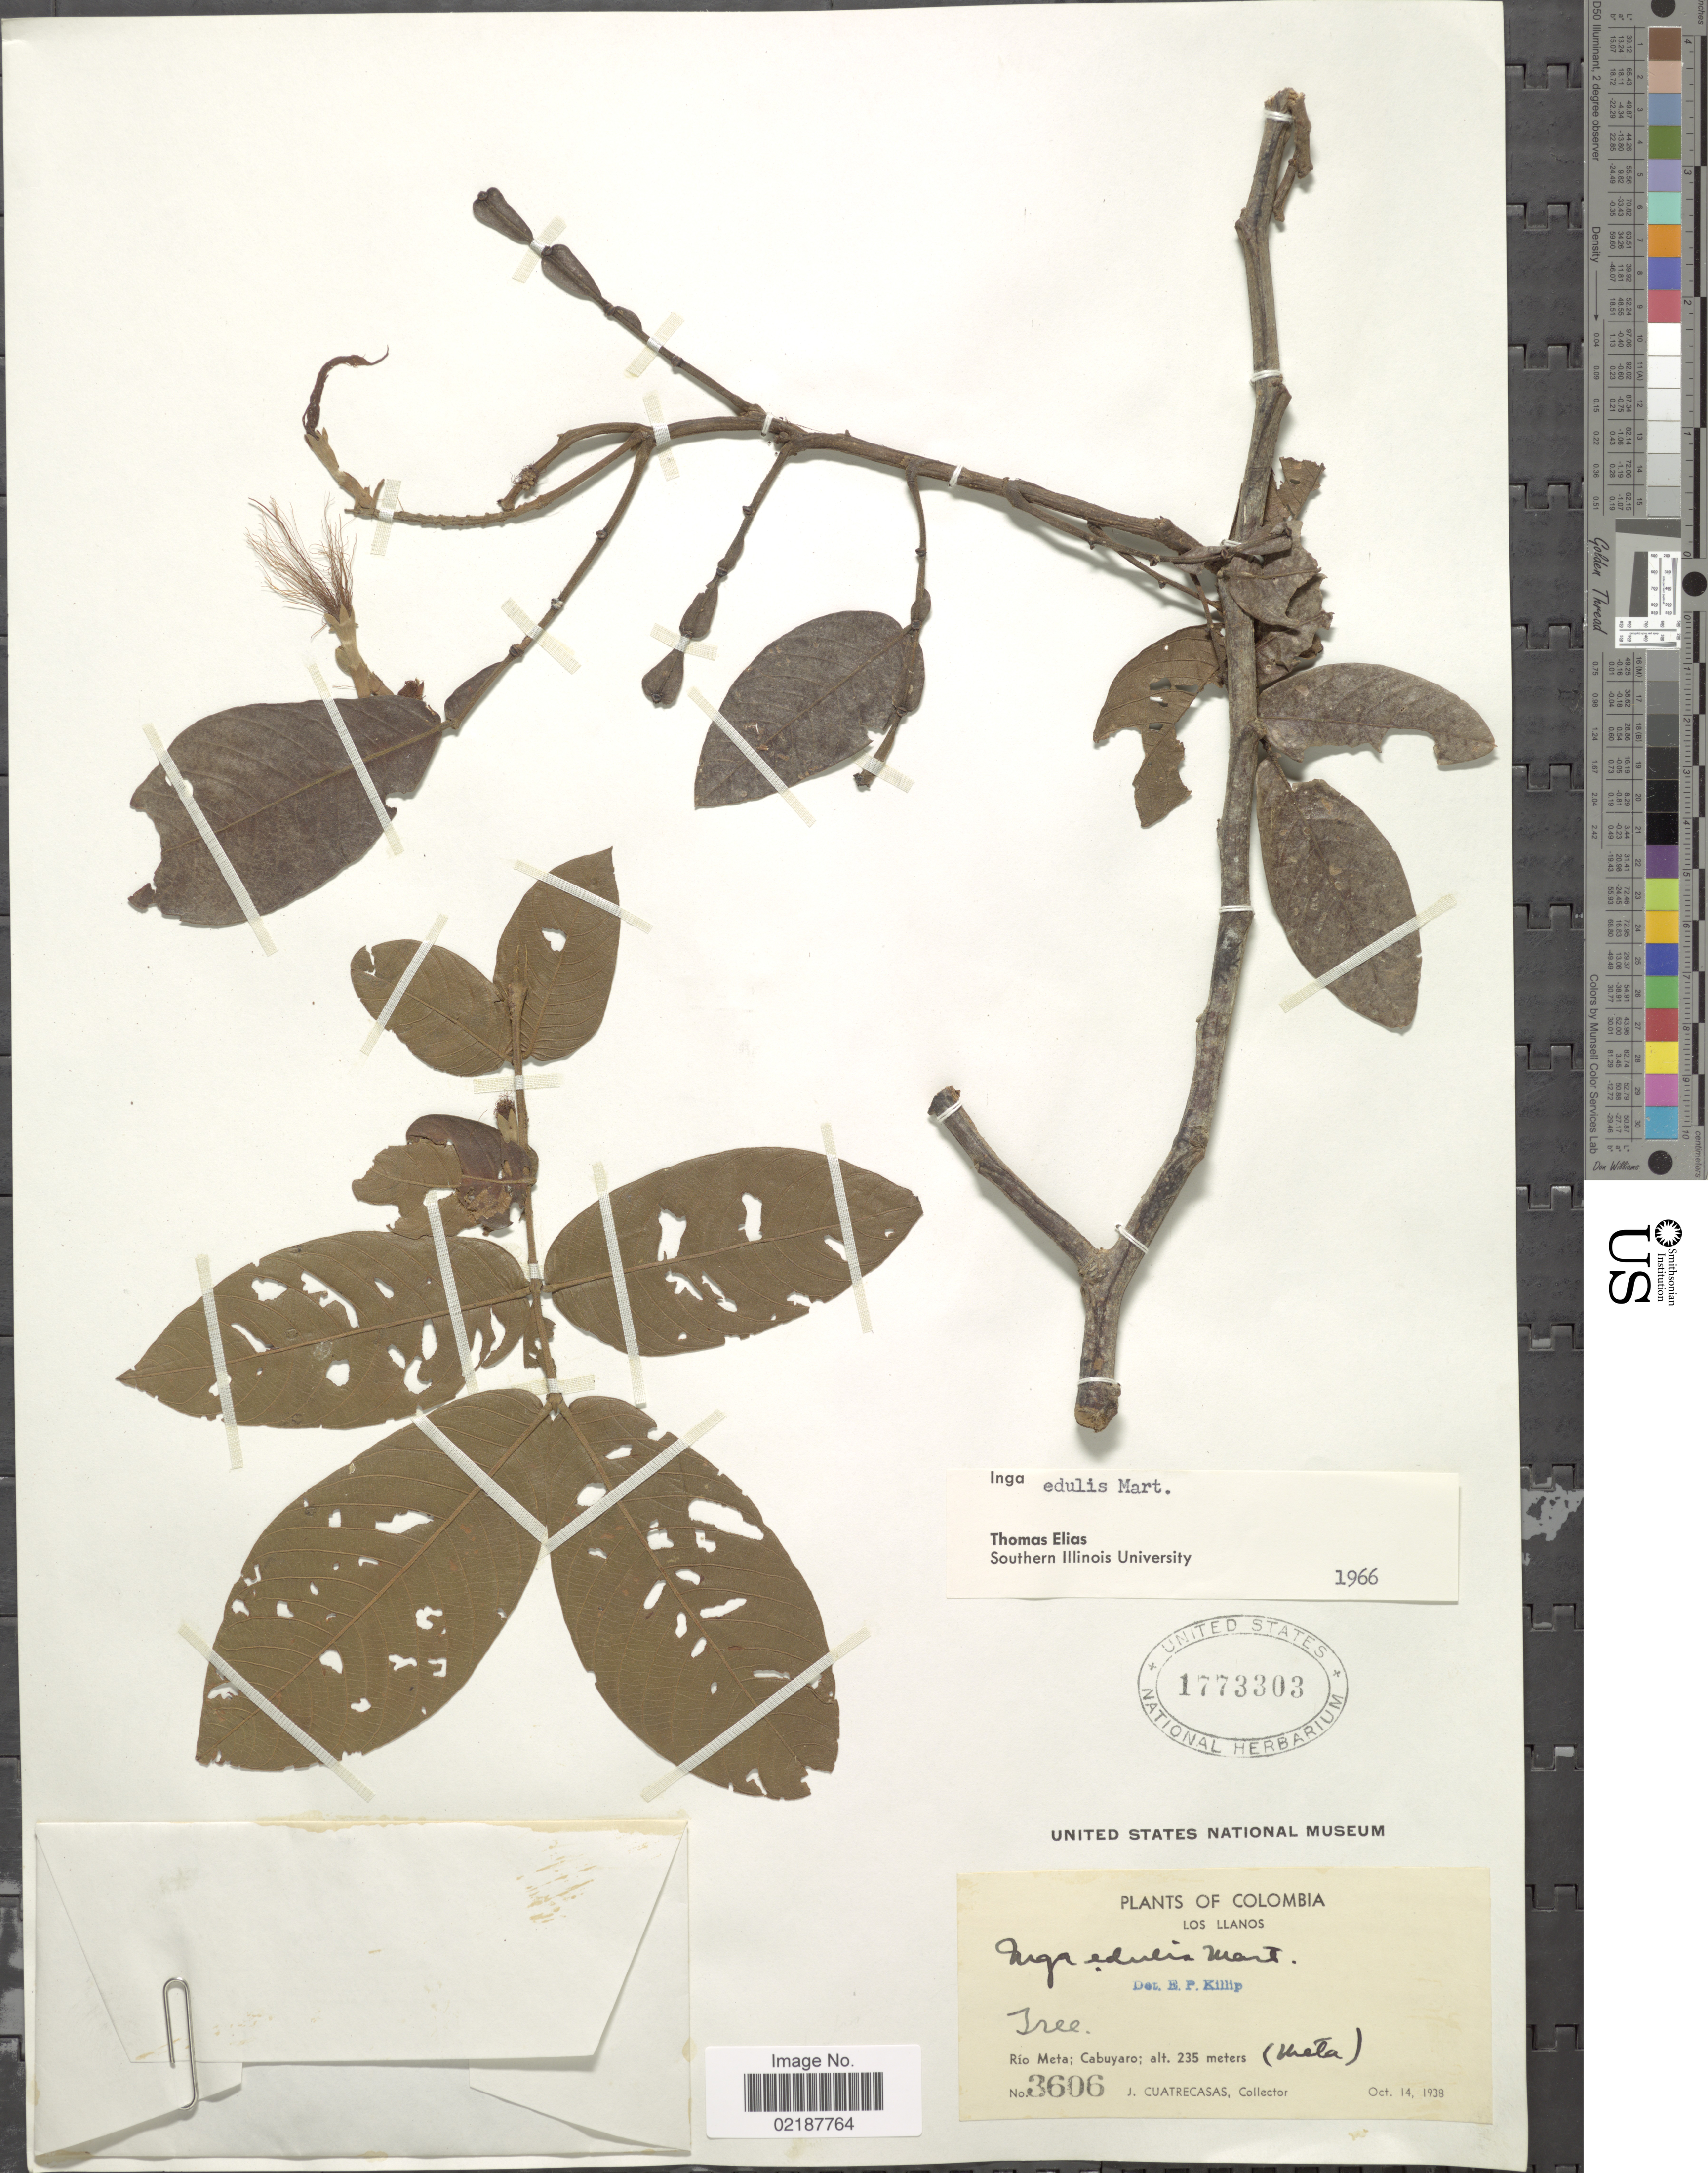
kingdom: Plantae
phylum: Tracheophyta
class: Magnoliopsida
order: Fabales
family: Fabaceae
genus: Inga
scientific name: Inga edulis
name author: Mart.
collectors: J. Cuatrecasas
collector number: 3606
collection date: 1938-10-14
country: Colombia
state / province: Meta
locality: Los Llanos, Rio Meta, Cabuyaro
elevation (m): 235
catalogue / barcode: US 1773303